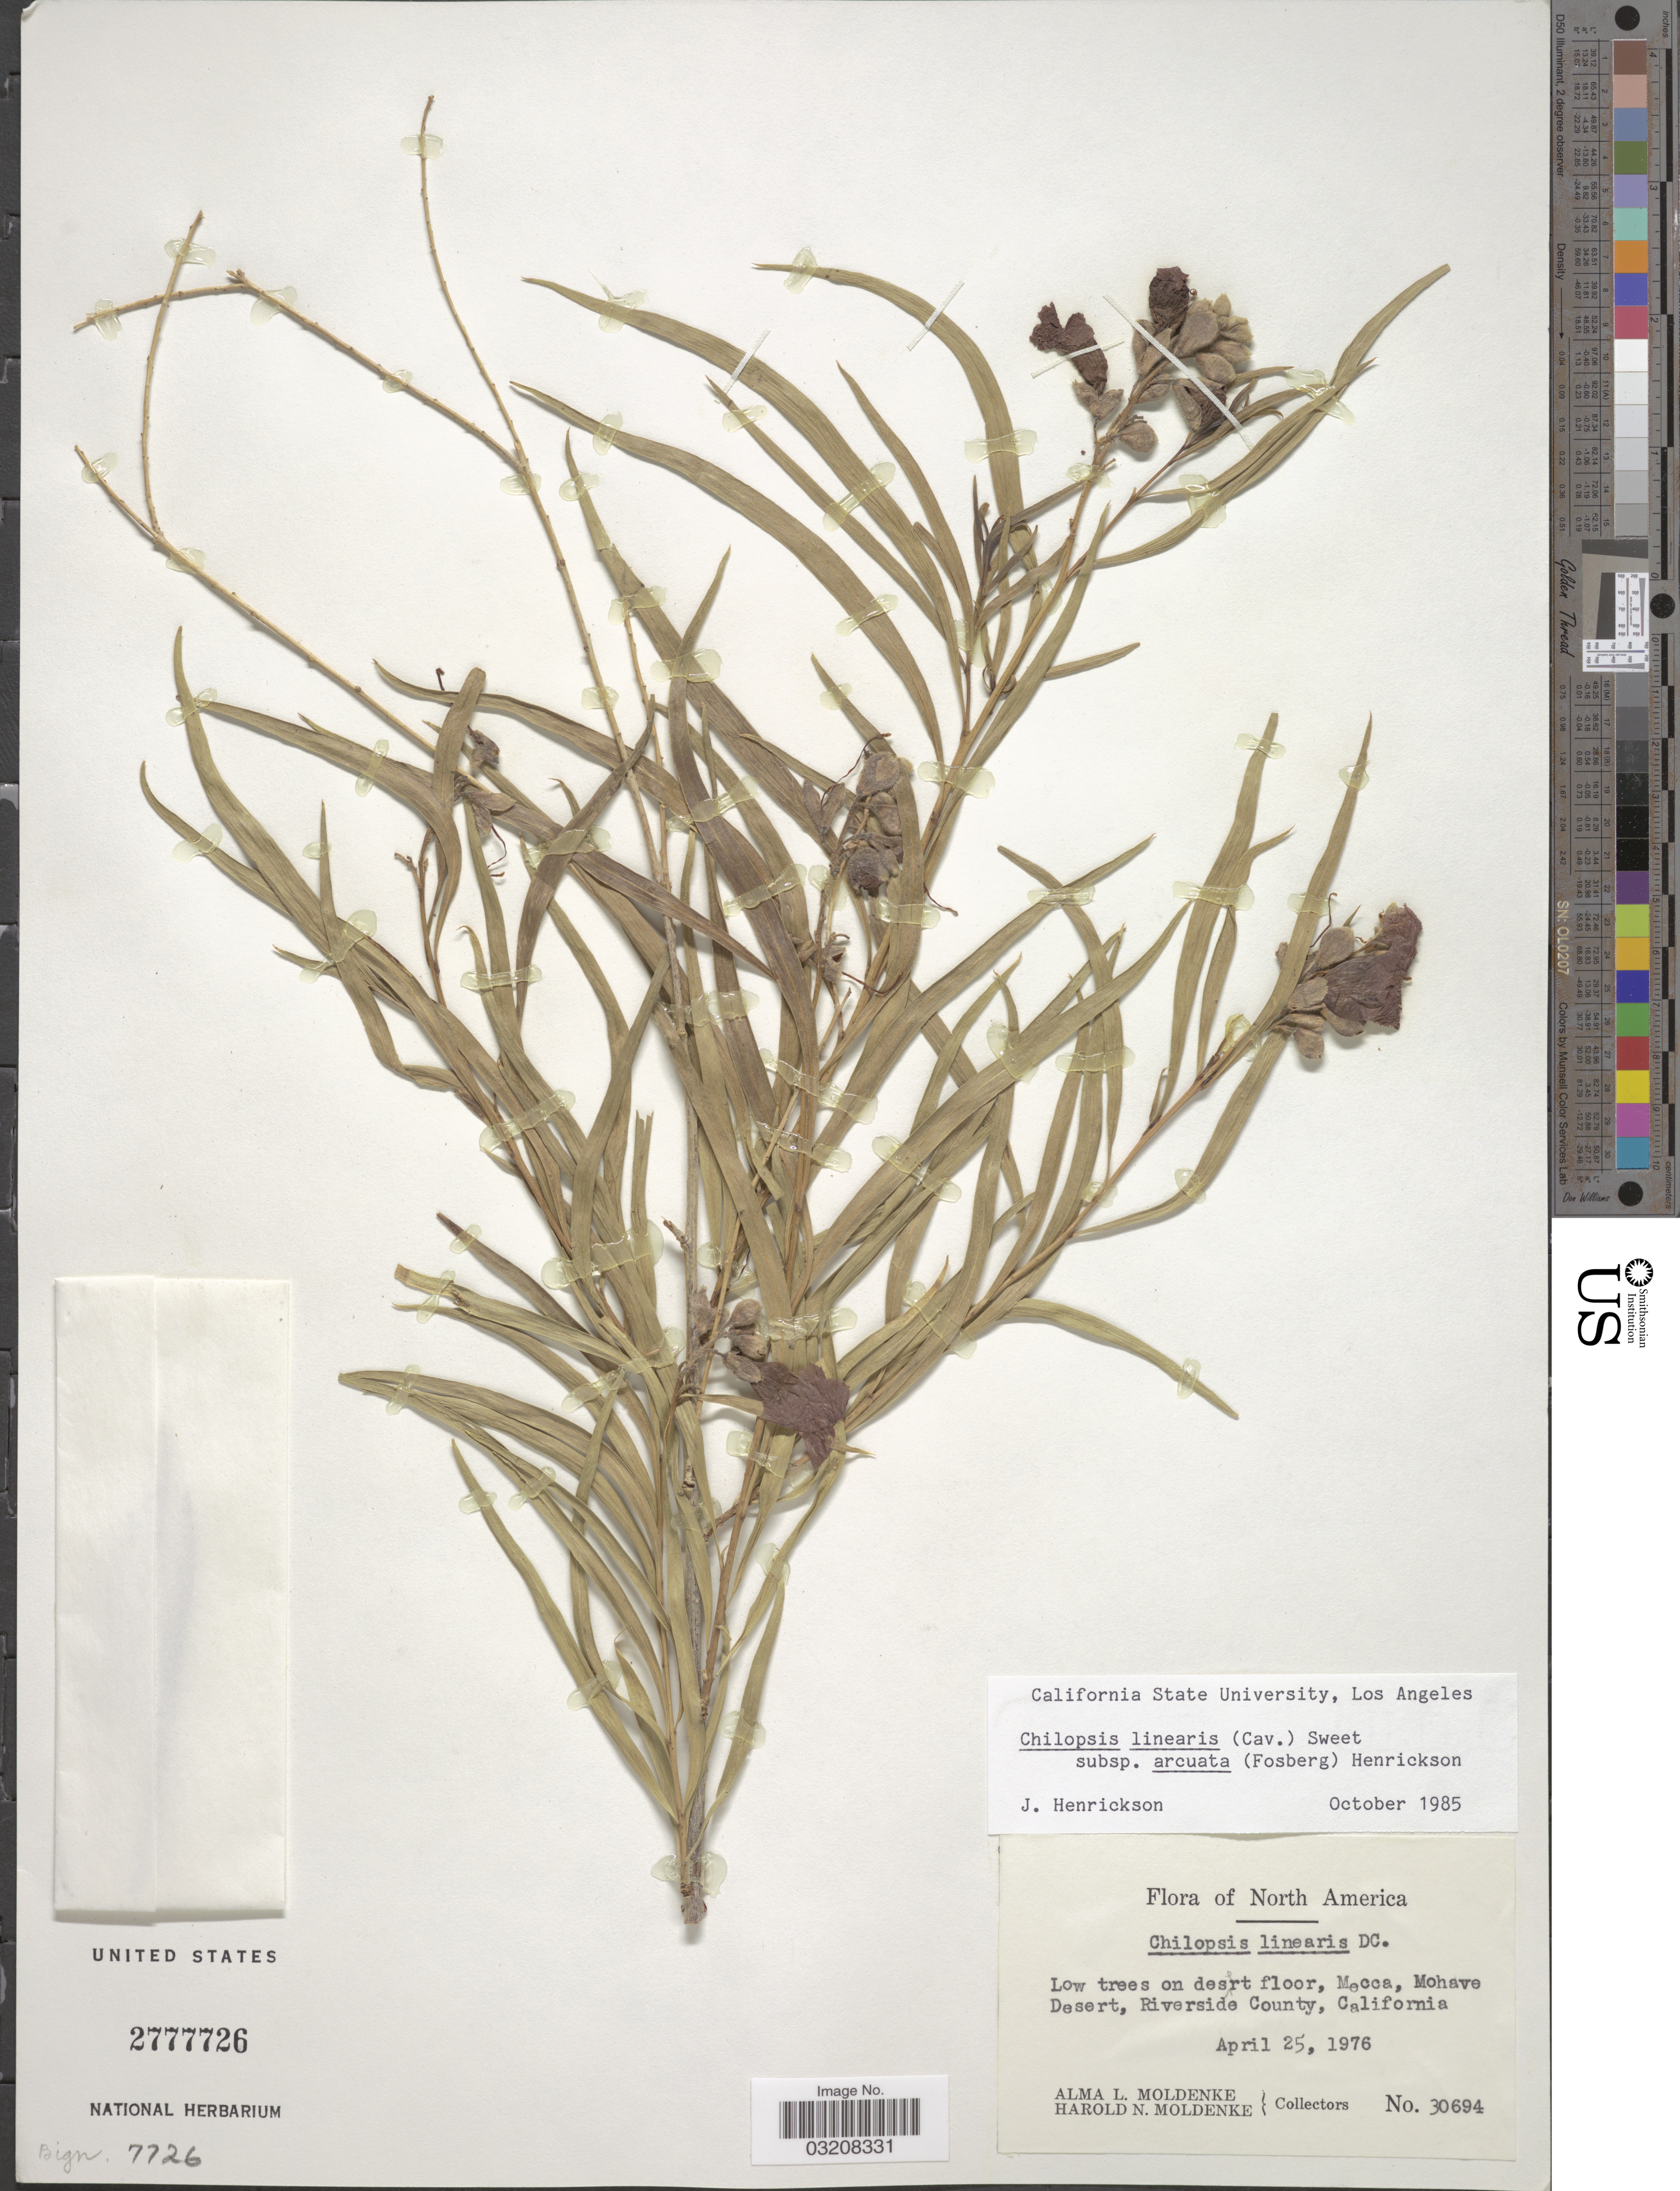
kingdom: Plantae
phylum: Tracheophyta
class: Magnoliopsida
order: Lamiales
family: Bignoniaceae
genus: Chilopsis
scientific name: Chilopsis linearis subsp. arcuata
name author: (Fosberg) Henrickson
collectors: A. L. Moldenke & H. N. Moldenke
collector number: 30694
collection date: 1976-04-25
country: United States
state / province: California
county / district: Riverside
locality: Mecca, Mohave Desert, Riverside County.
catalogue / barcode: US 2777726